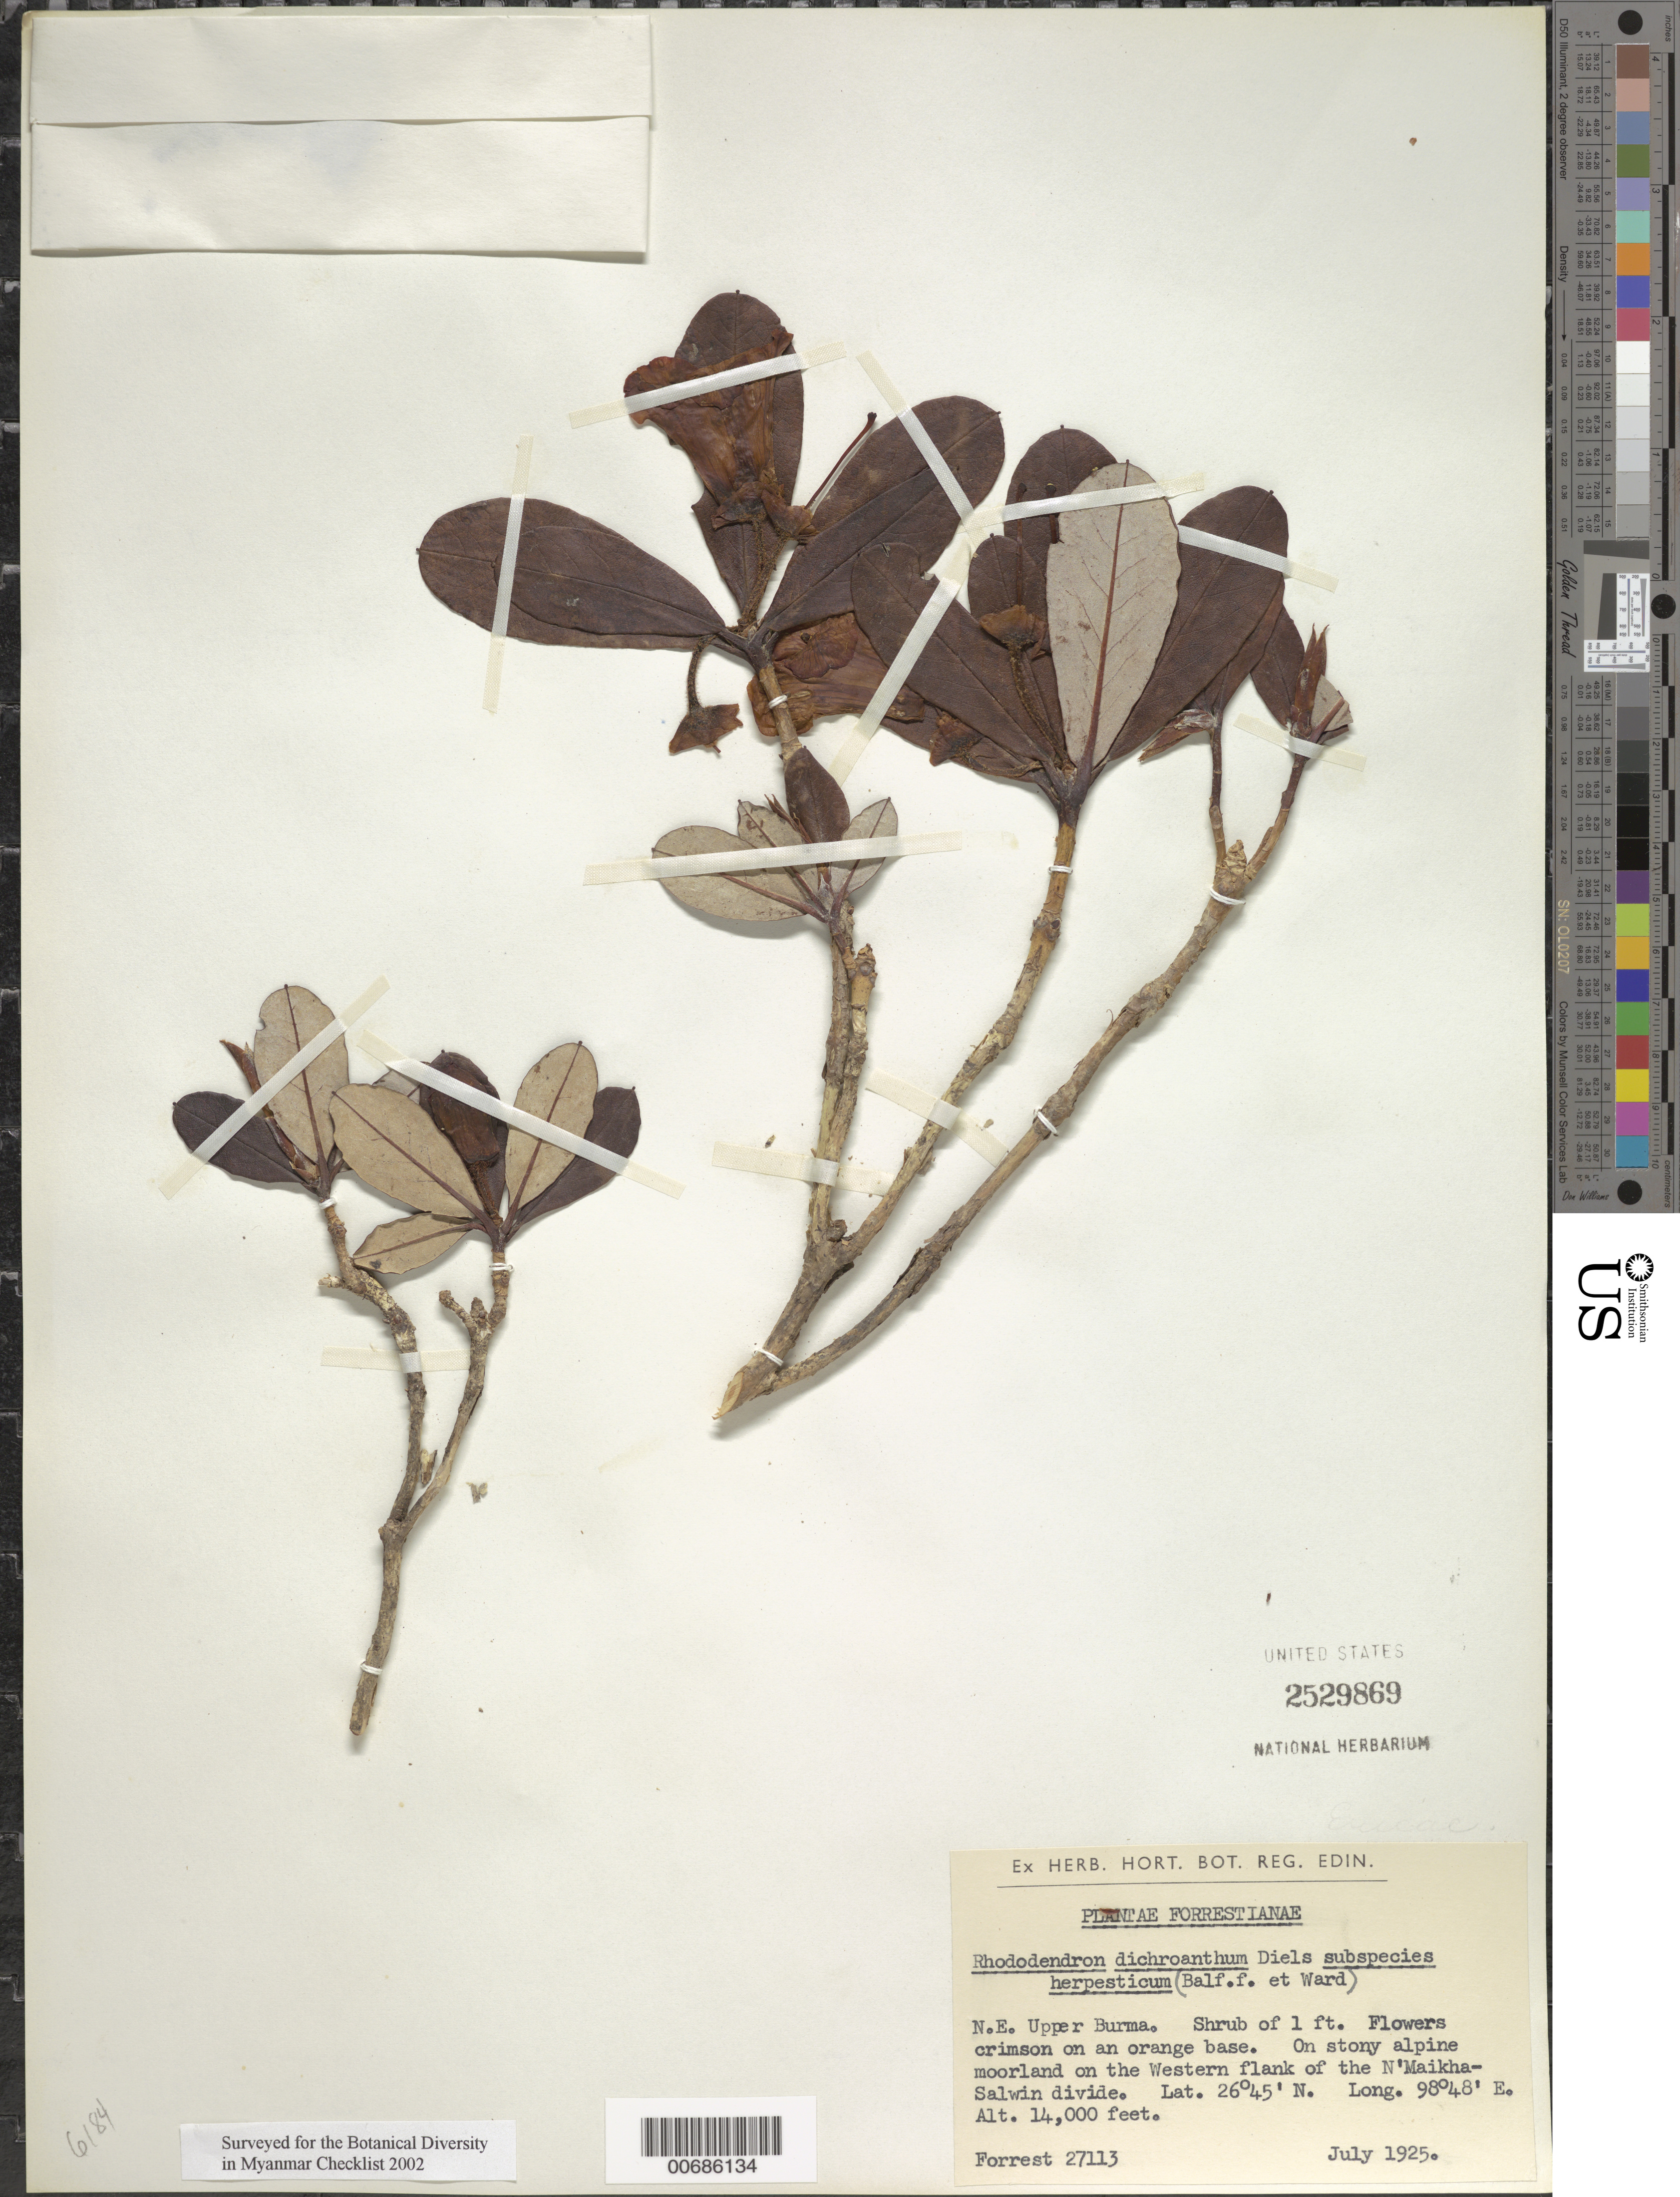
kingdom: Plantae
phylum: Tracheophyta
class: Magnoliopsida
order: Ericales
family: Ericaceae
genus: Rhododendron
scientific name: Rhododendron dichroanthum subsp. herpesticum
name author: (Balf. f. & Kingdon-Ward) Cowan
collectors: G. Forrest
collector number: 27113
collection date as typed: Jul 1925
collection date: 1925-07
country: Myanmar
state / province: Kachin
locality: N'Maikha-Salwin Divide, W flank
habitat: Stony alpine moorland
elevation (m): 4267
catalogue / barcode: US 2529869